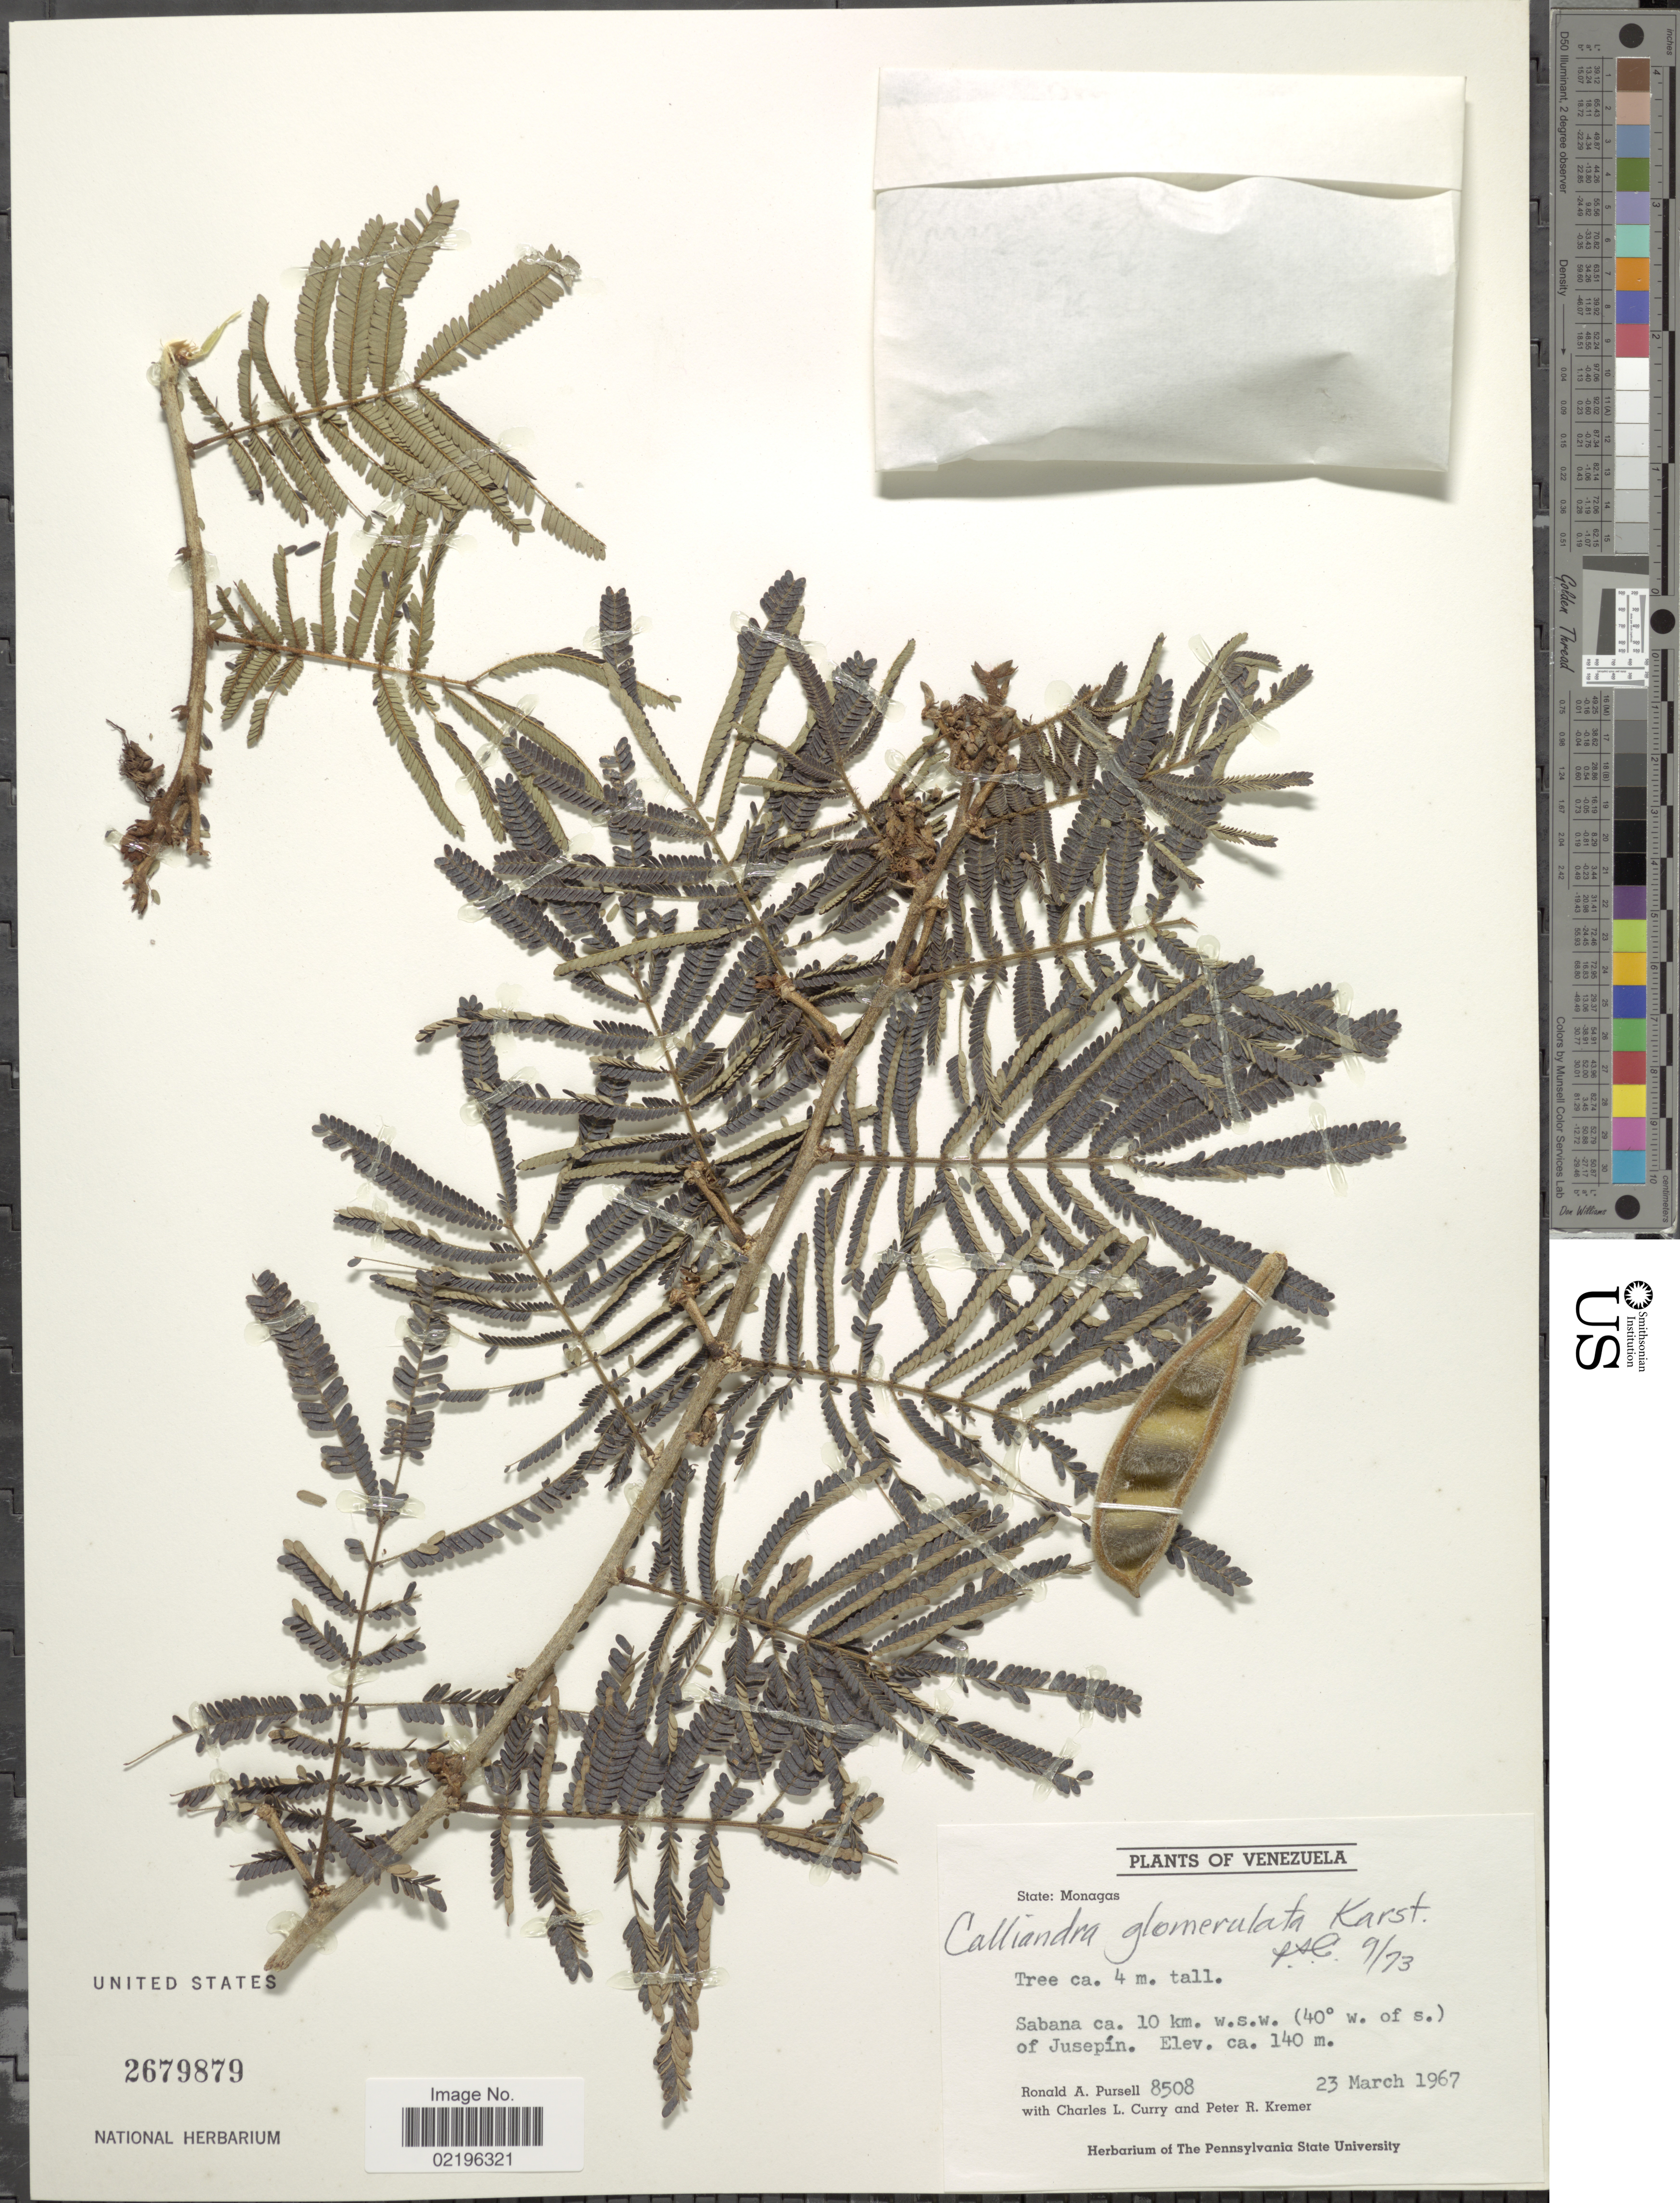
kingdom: Plantae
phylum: Tracheophyta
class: Magnoliopsida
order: Fabales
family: Fabaceae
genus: Calliandra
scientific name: Calliandra glomerulata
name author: H. Karst.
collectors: R. A. Pursell, C. L. Curry & P. Kremer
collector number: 8508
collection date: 1967-02-23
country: Venezuela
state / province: Monagas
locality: Sabana ca. 10 km. w.s.w. ( 40° w. of s.) of Jusepin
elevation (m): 140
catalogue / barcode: US 2679879